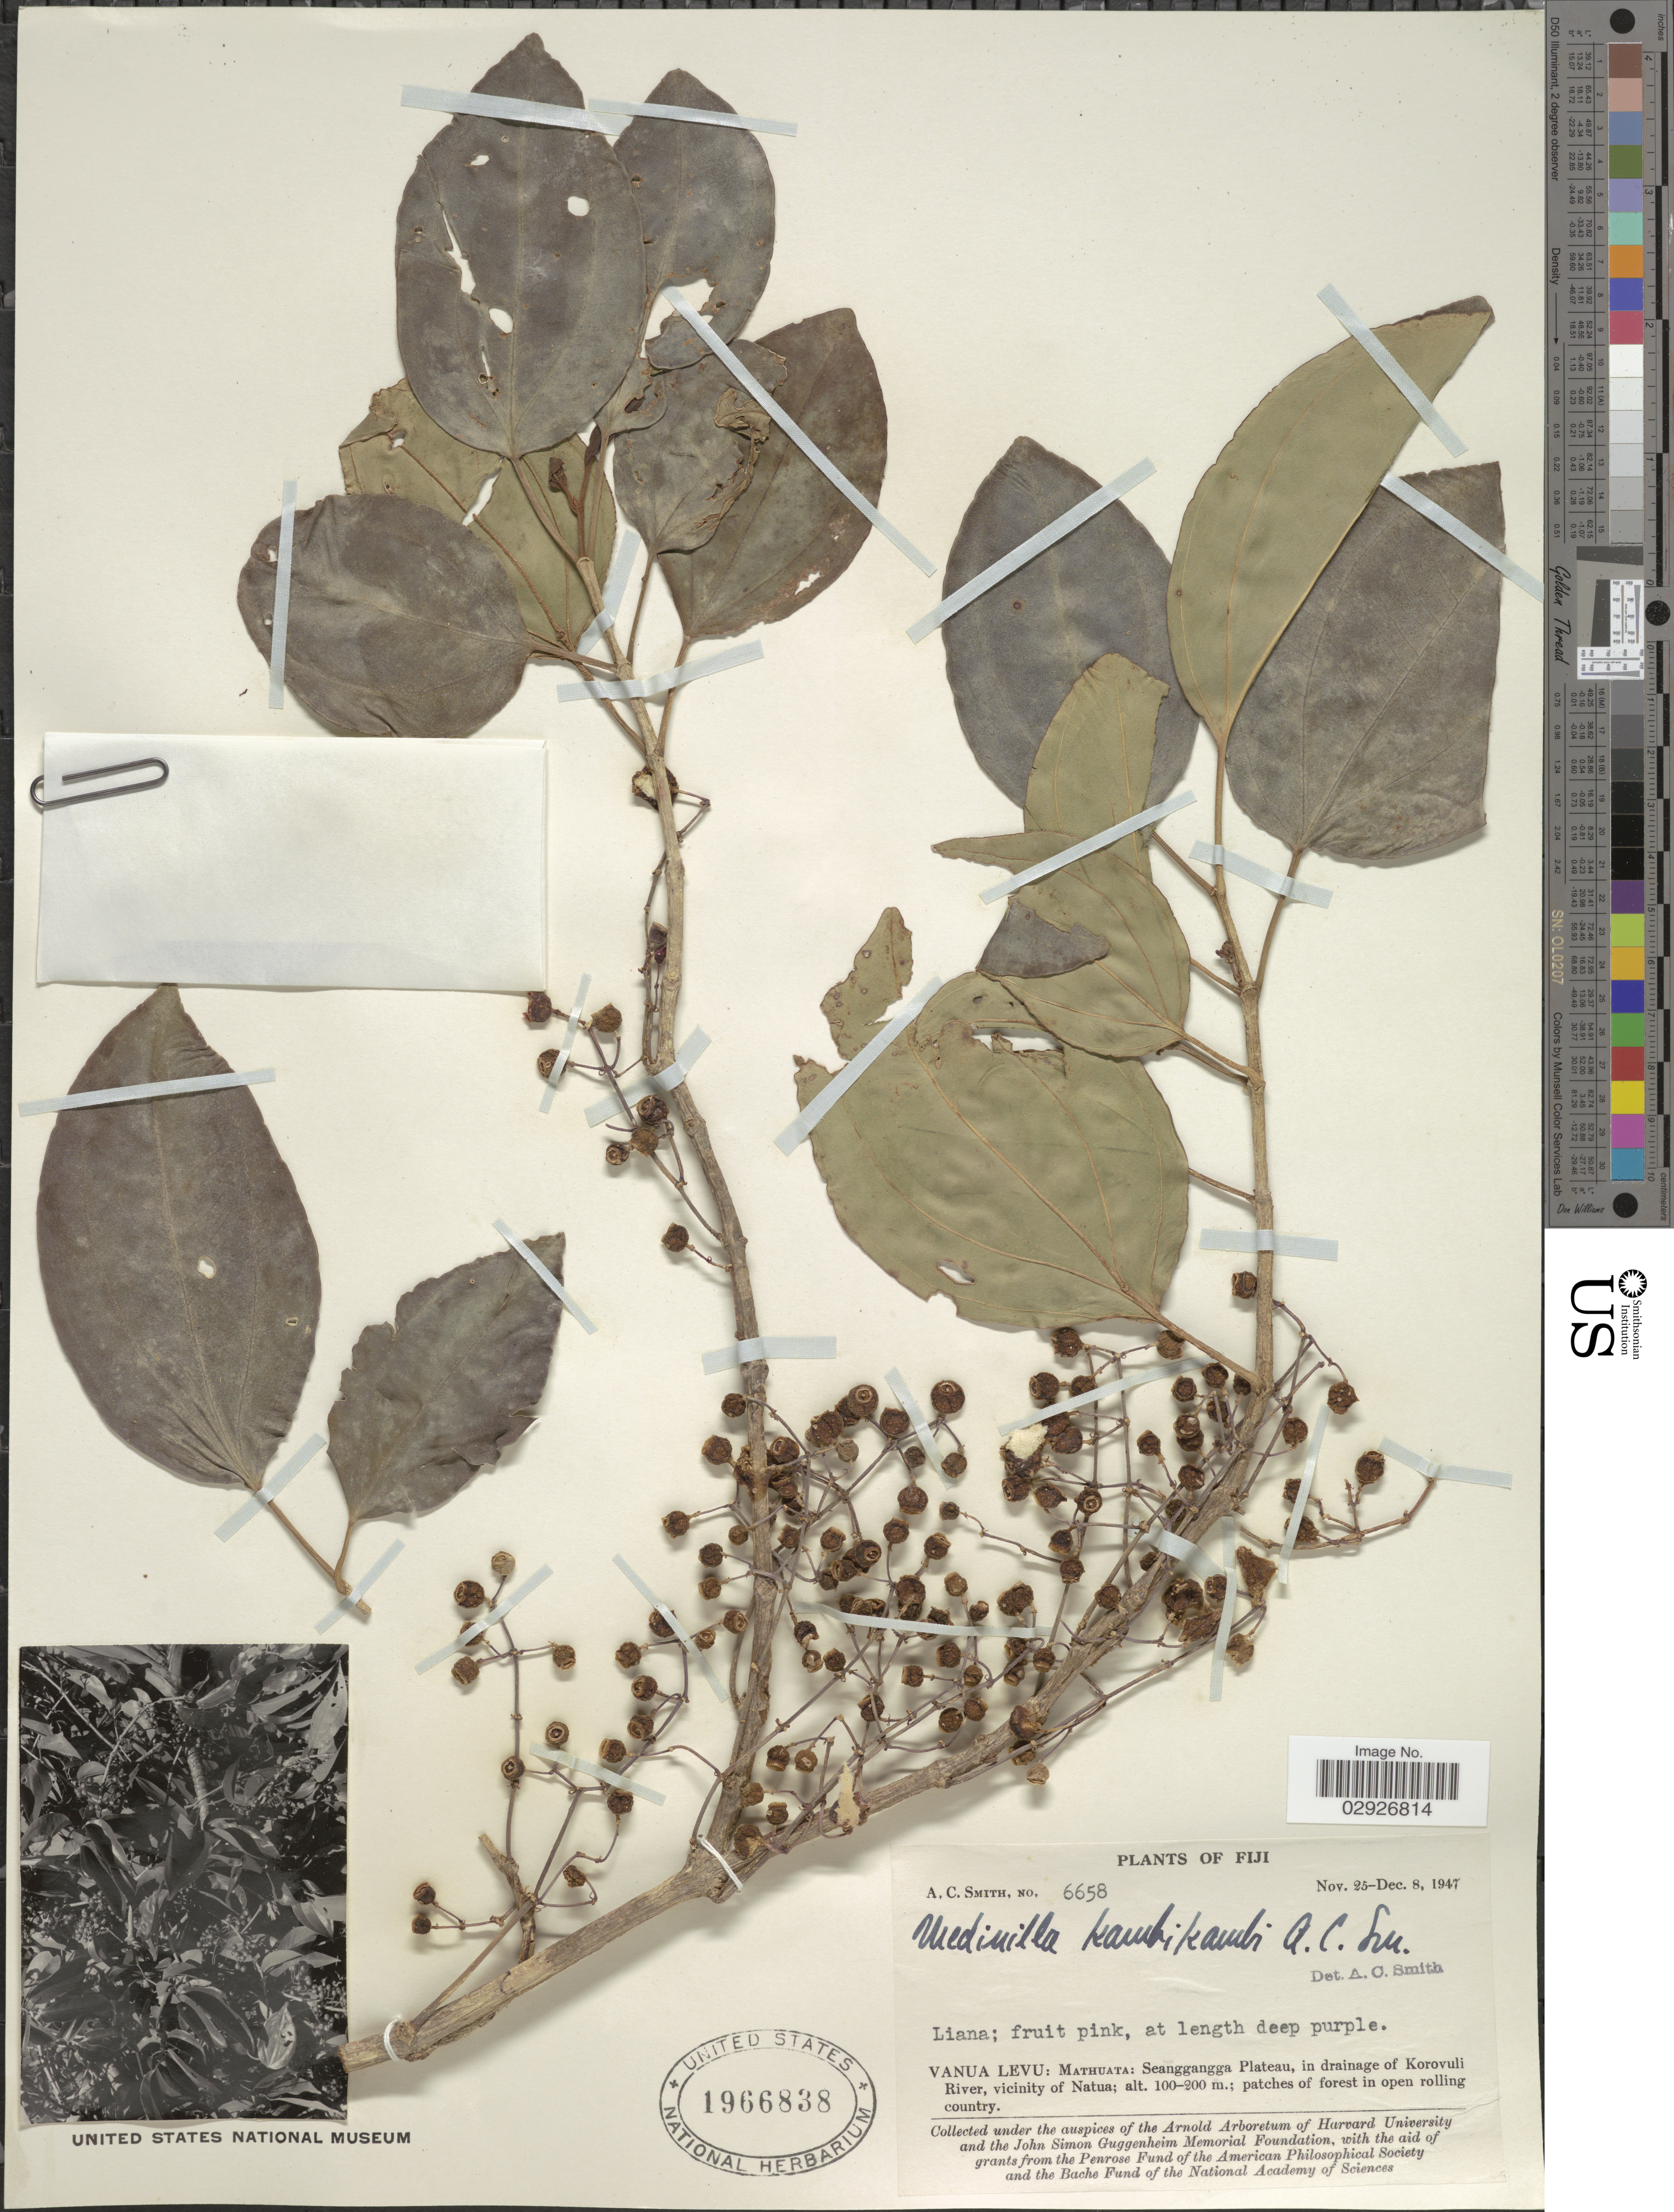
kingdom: Plantae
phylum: Tracheophyta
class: Magnoliopsida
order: Myrtales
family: Melastomataceae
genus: Medinilla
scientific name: Medinilla kambikambi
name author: A.C. Sm.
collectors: A. C. Smith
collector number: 6658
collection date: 1947-11-25/1947-12-08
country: Fiji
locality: Vanua Levu: Mathuata: Seanggangga Plateau, in drainage of Korovuli River, vicinity of Natua.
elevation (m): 100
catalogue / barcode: US 1966838